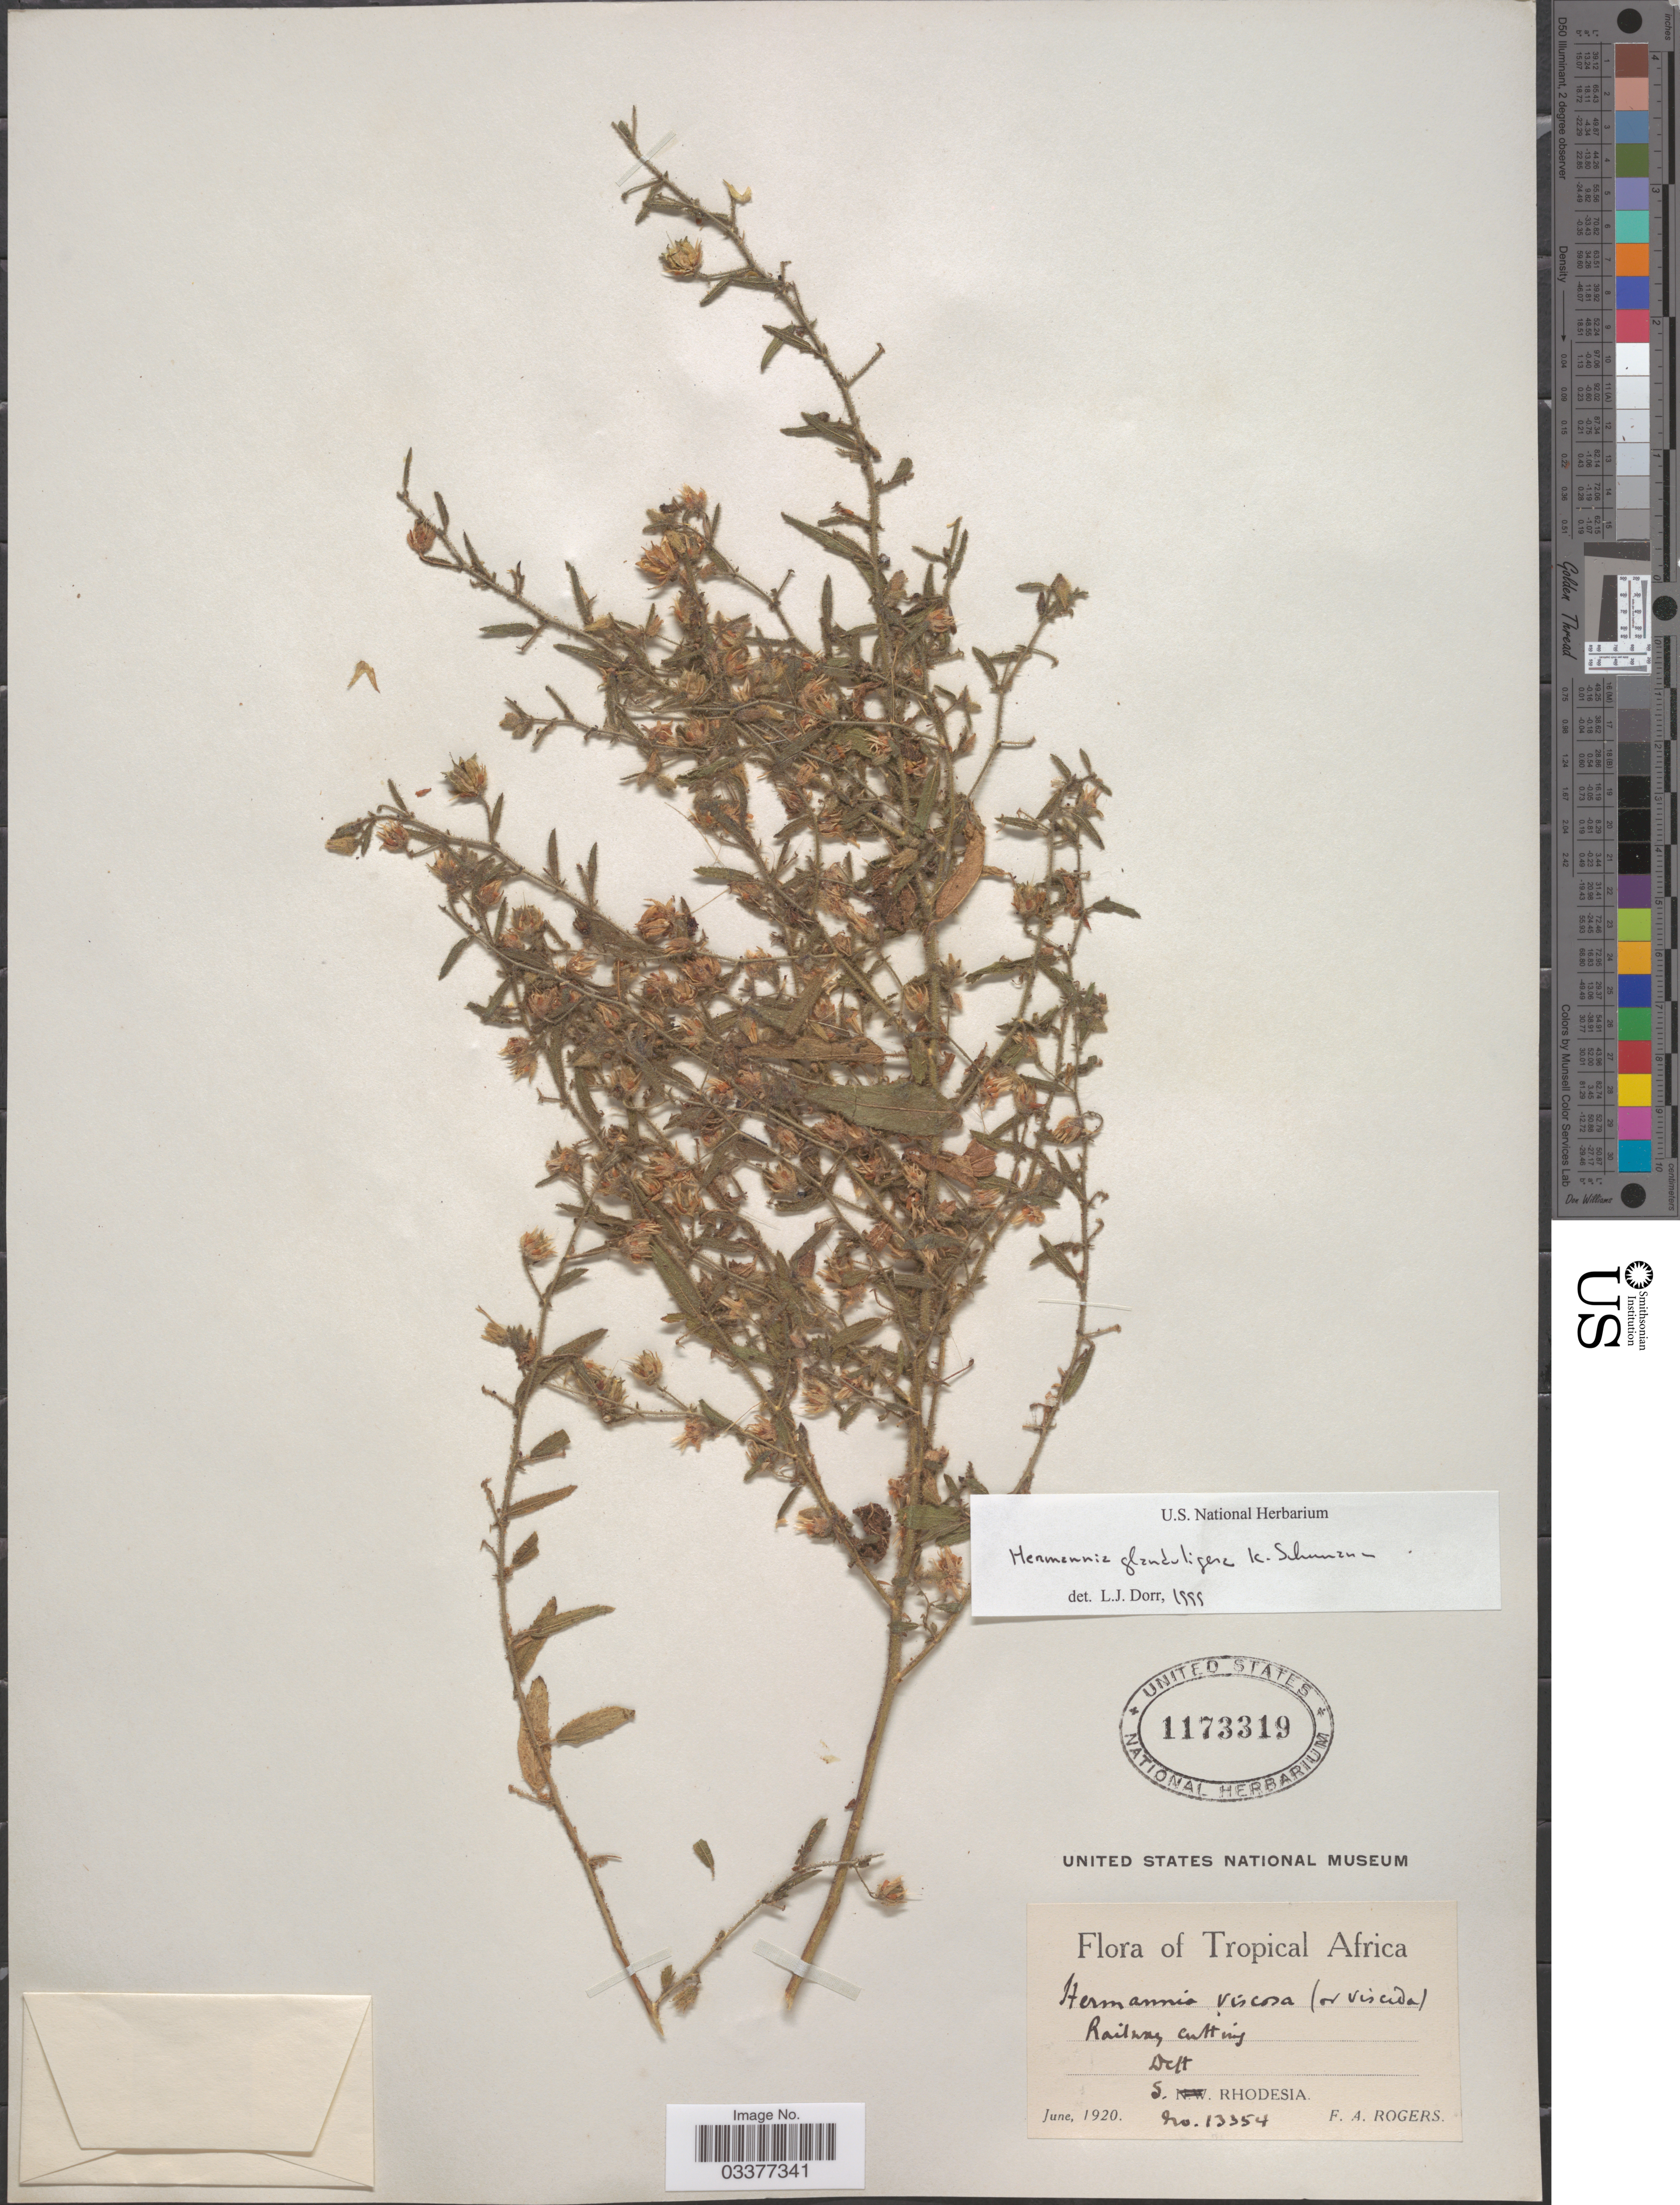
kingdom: Plantae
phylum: Tracheophyta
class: Magnoliopsida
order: Malvales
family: Malvaceae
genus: Hermannia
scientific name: Hermannia glanduligera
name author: K. Schum.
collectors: F. A. Rogers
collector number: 13354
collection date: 1920-06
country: Zimbabwe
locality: Tropical Africa. Railway cutting. Delt. S. Rhodesia.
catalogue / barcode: US 1173319